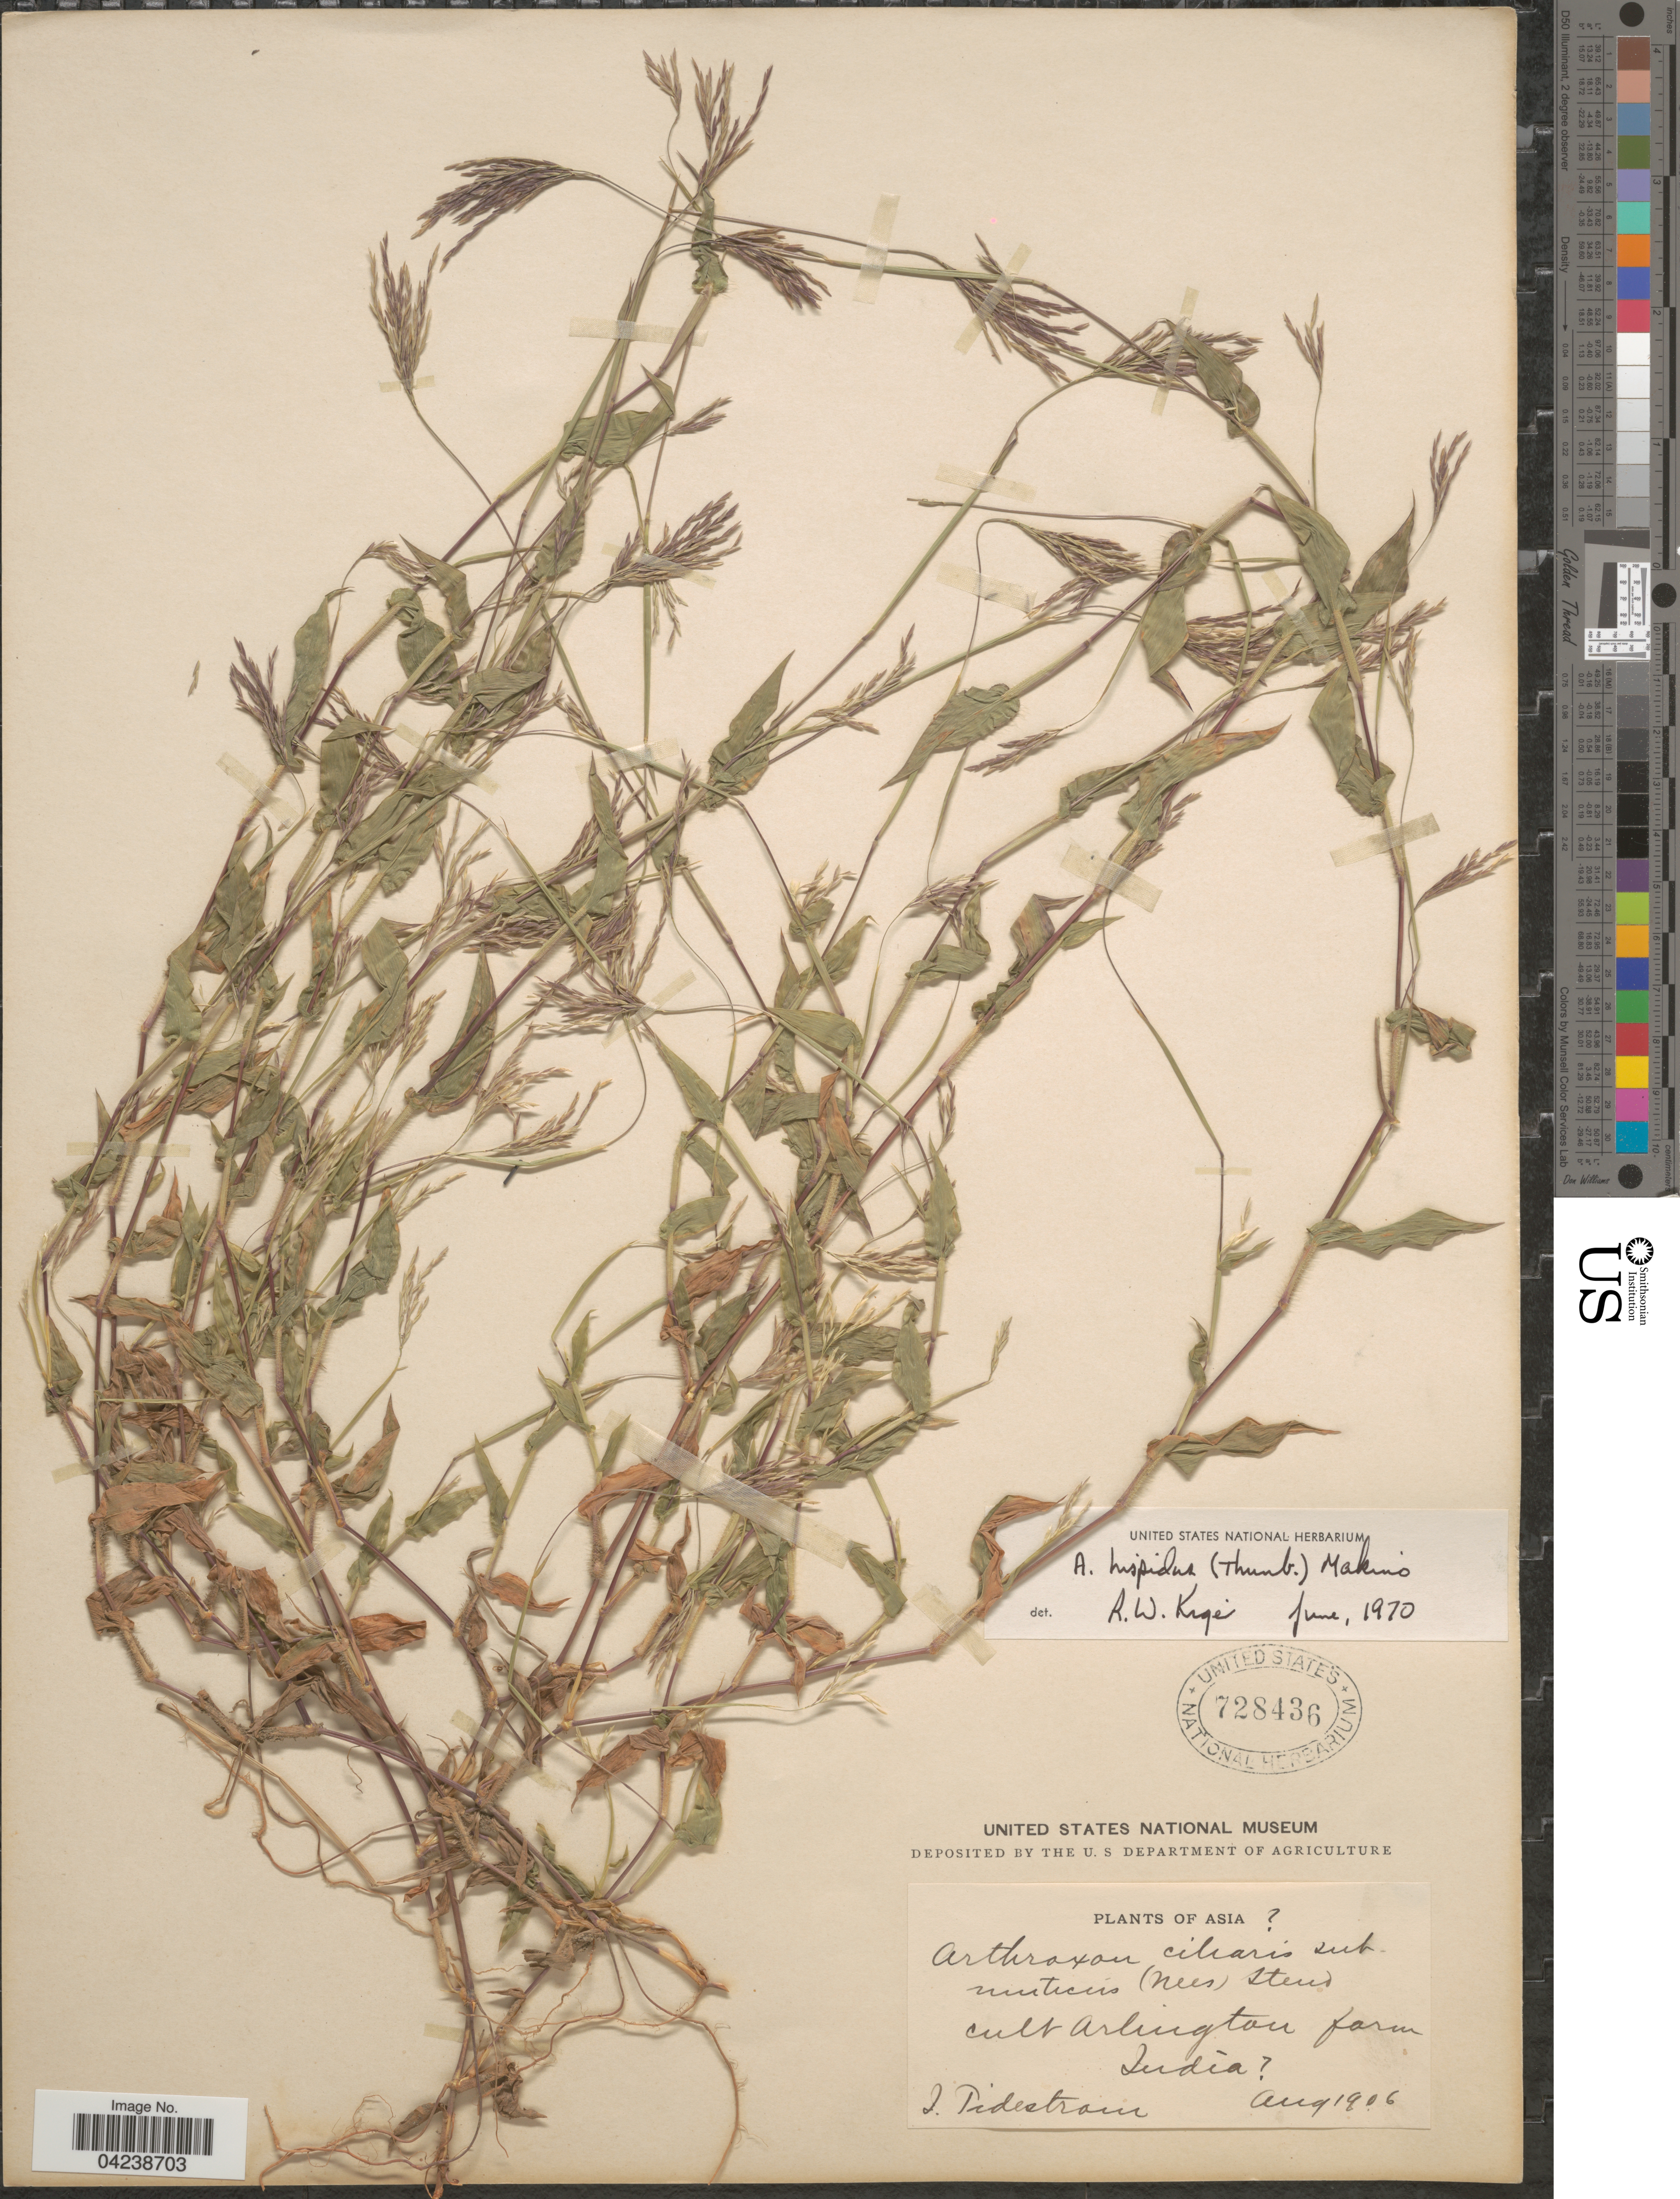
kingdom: Plantae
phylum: Tracheophyta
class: Liliopsida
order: Poales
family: Poaceae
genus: Arthraxon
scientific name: Arthraxon hispidus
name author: (Thunb.) Makino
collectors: I. F. Tidestrom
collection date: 1906-08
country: United States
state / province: Virginia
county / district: Arlington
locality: Cult Arlington farm.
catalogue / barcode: US 728436